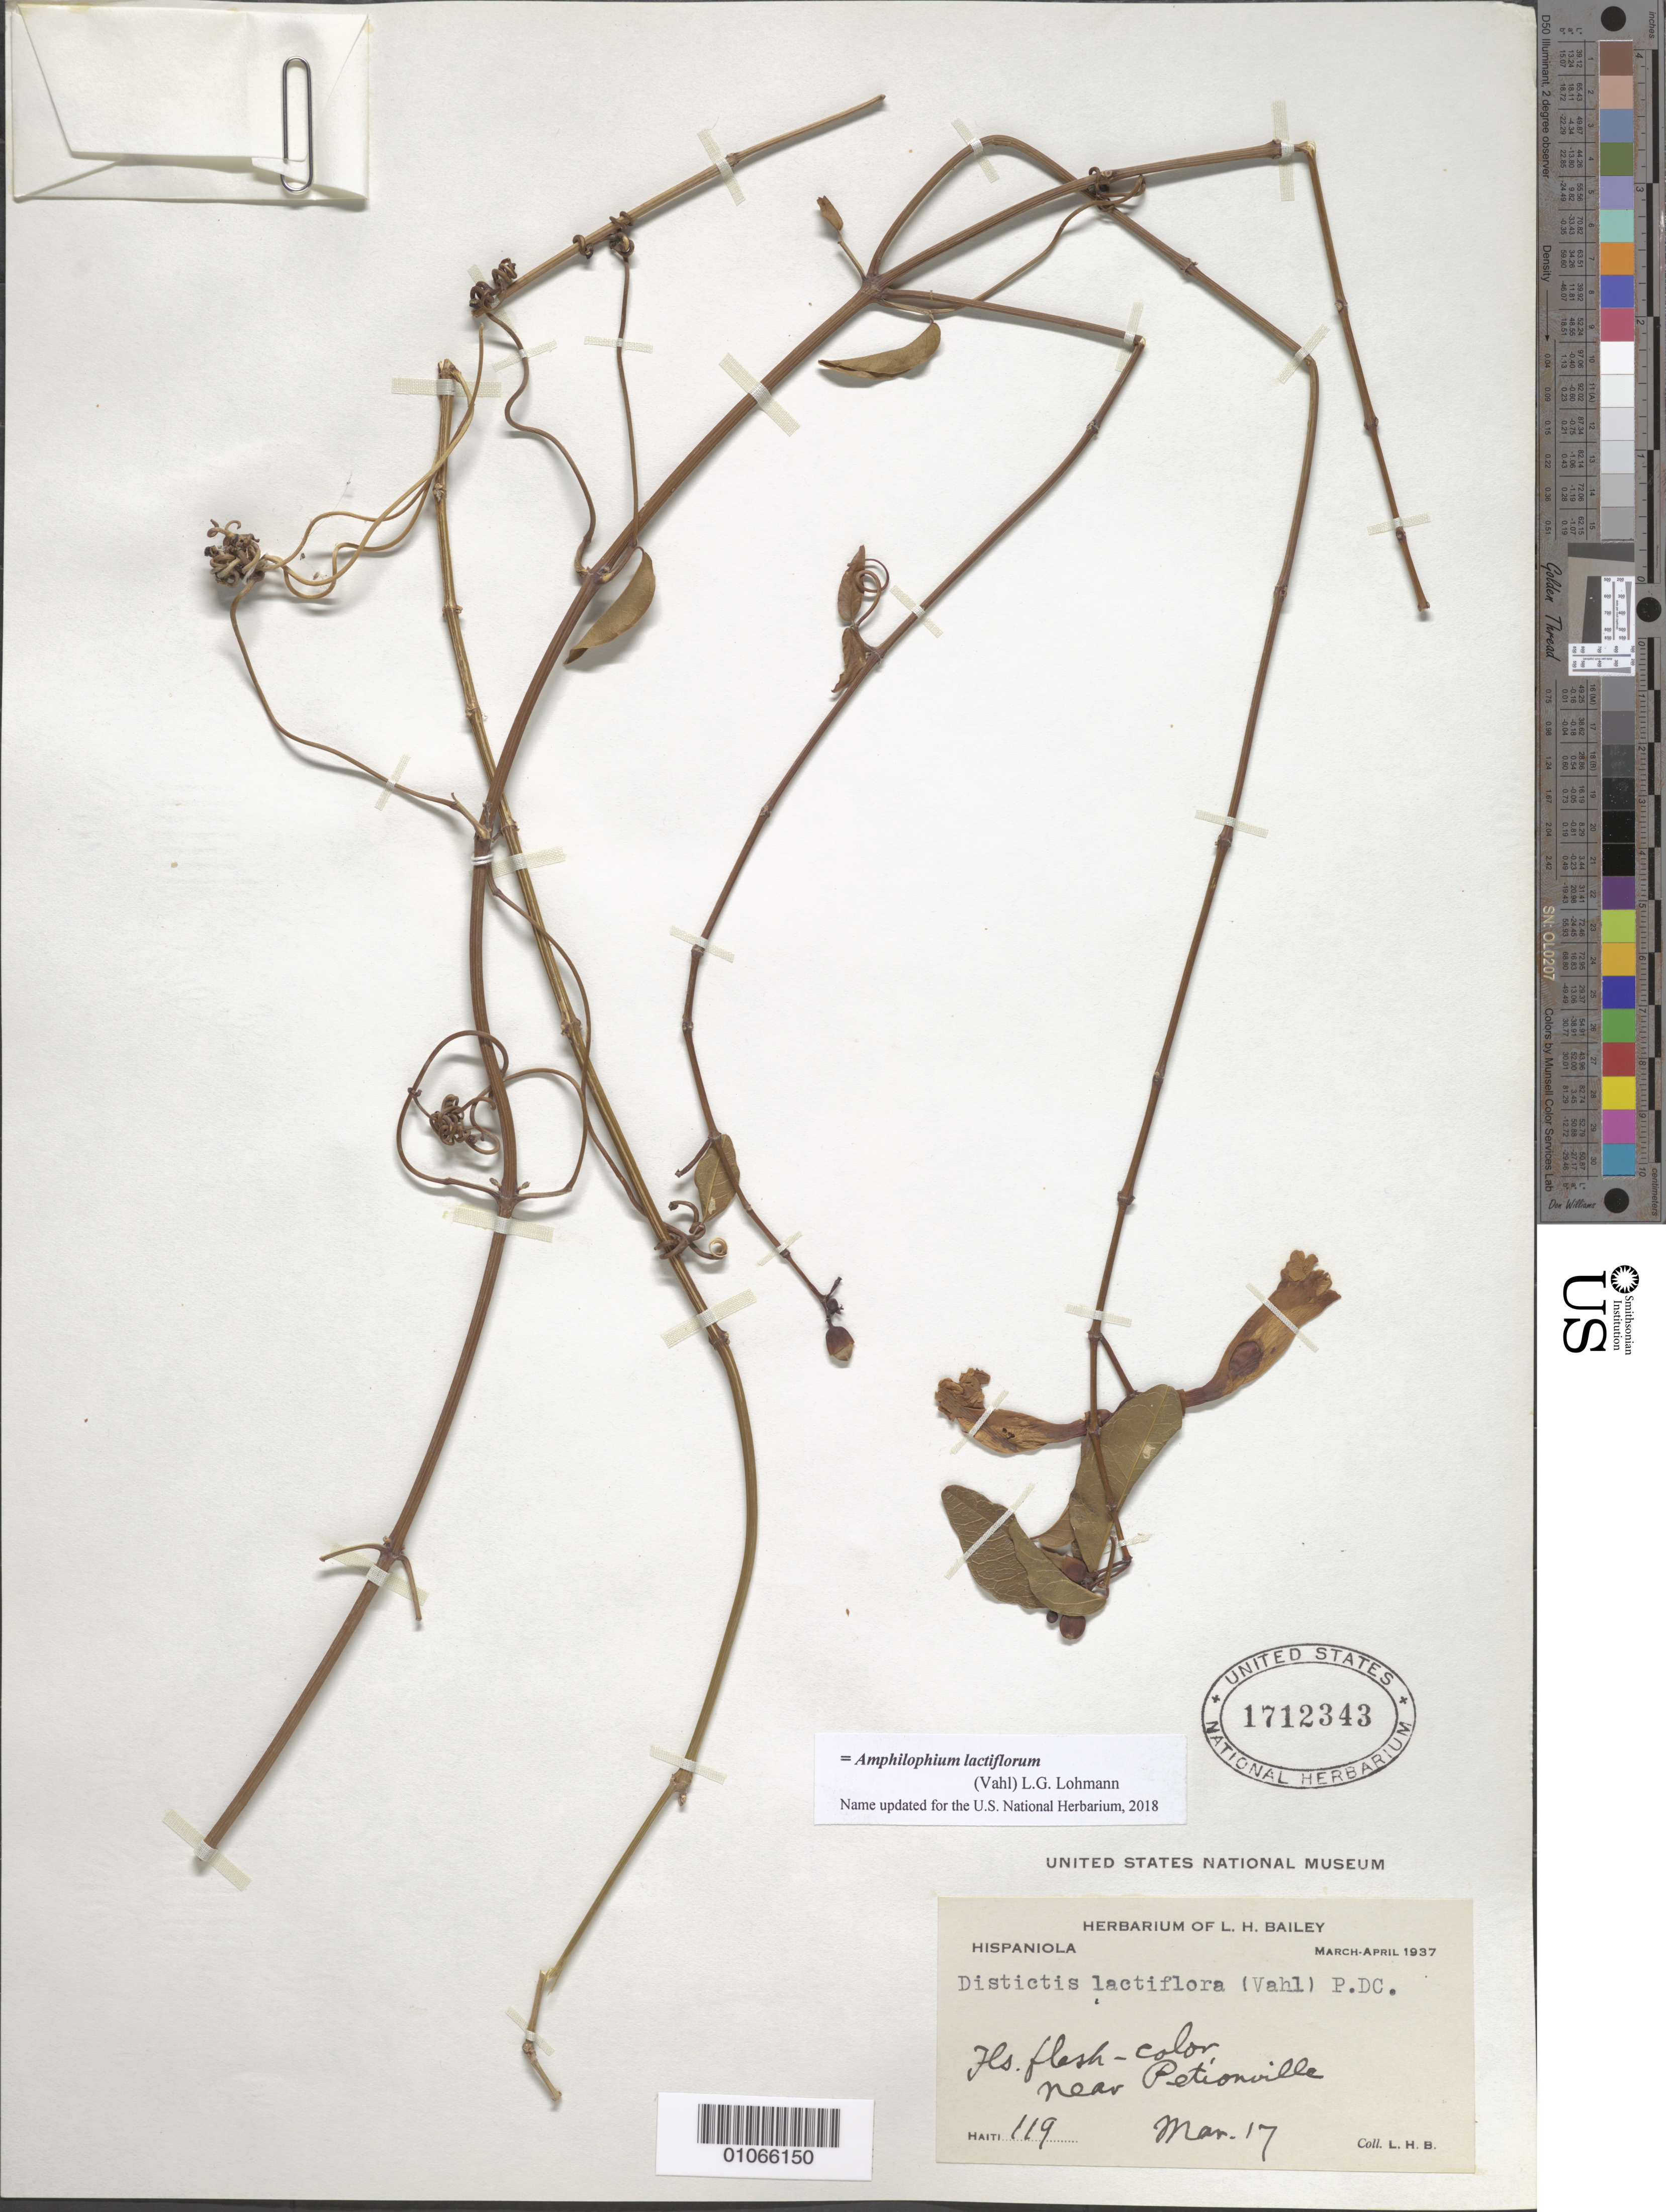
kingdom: Plantae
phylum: Tracheophyta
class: Magnoliopsida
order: Lamiales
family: Bignoniaceae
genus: Amphilophium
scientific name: Amphilophium lactiflorum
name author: (Vahl) L.G. Lohmann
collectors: L. H. Bailey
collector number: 119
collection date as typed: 17 Mar 1937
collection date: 1937-03-17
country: Haiti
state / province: Óuest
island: Hispaniola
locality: Near Petionville.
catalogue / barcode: US 1712343